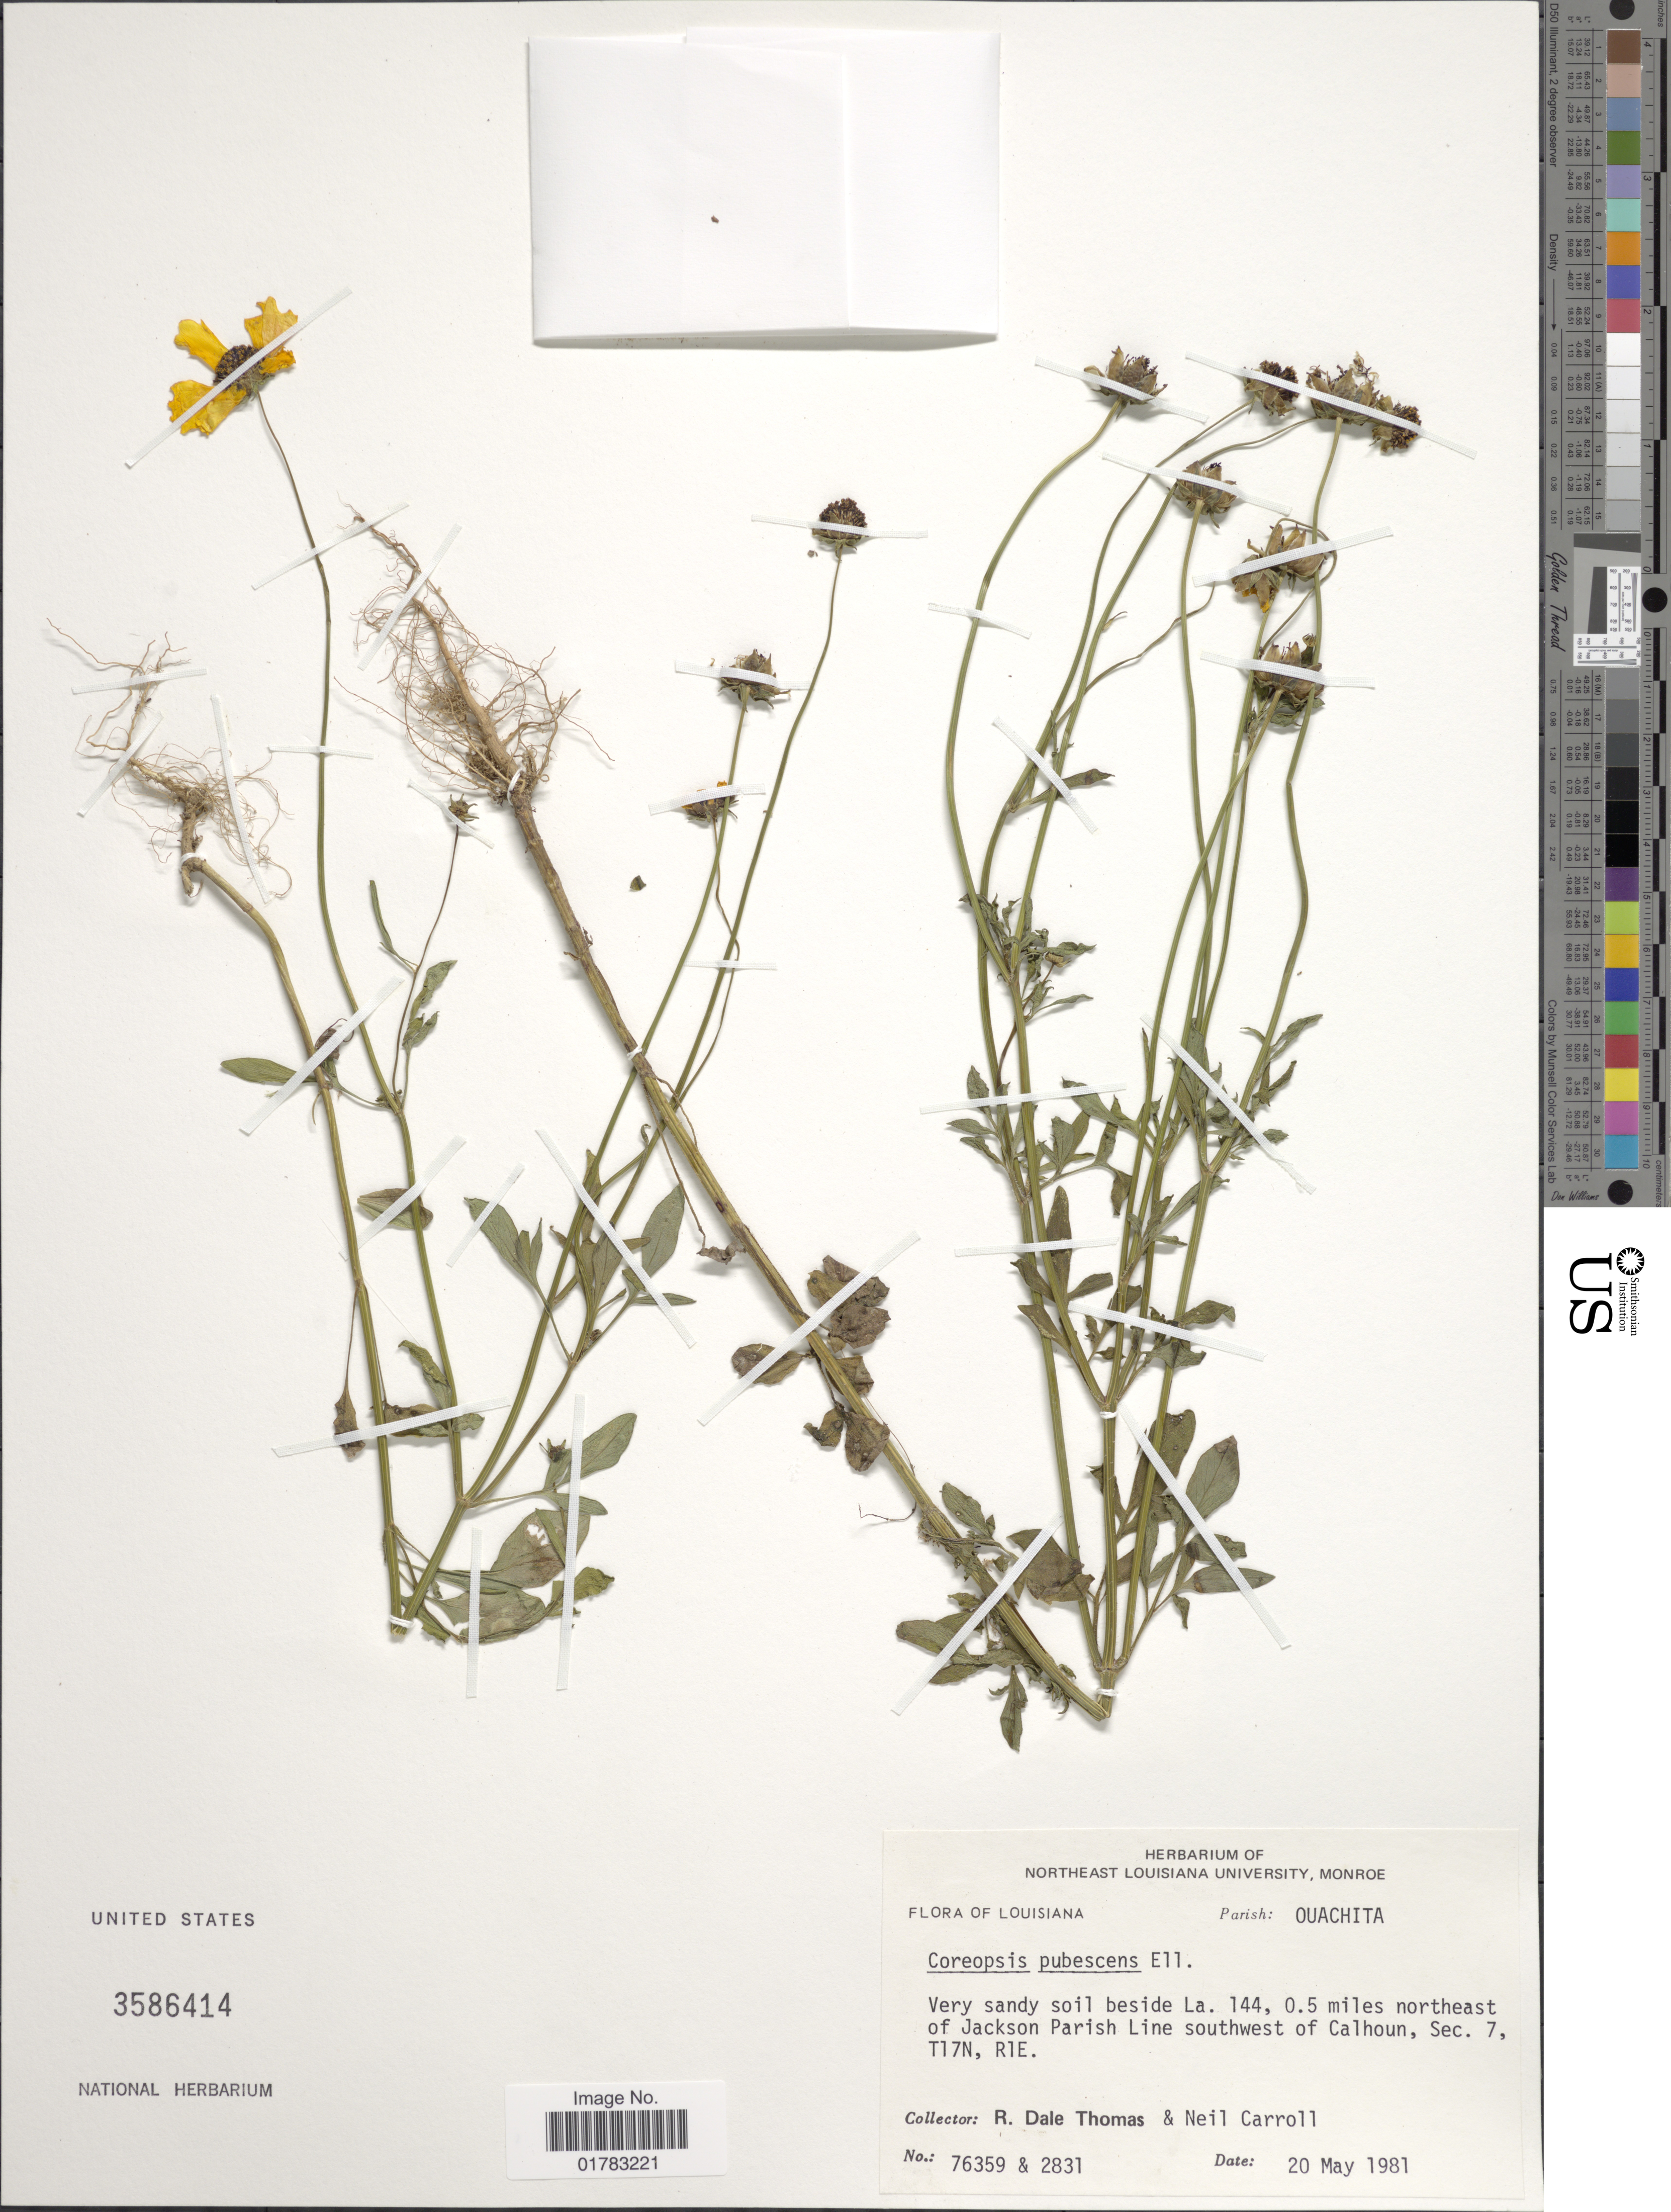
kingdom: Plantae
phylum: Tracheophyta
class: Magnoliopsida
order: Asterales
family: Asteraceae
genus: Coreopsis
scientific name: Coreopsis pubescens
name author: Elliott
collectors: R. Thomas & N. Carroll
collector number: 76359/2831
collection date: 1981-05-20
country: United States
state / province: Louisiana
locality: Parish: Quachita, very sandy soil beside La. 144, 0.5 miles northeast of Jackson Parish Line southwest f Calhoun, Sec. 7, T17N, R1E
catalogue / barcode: US 3586414